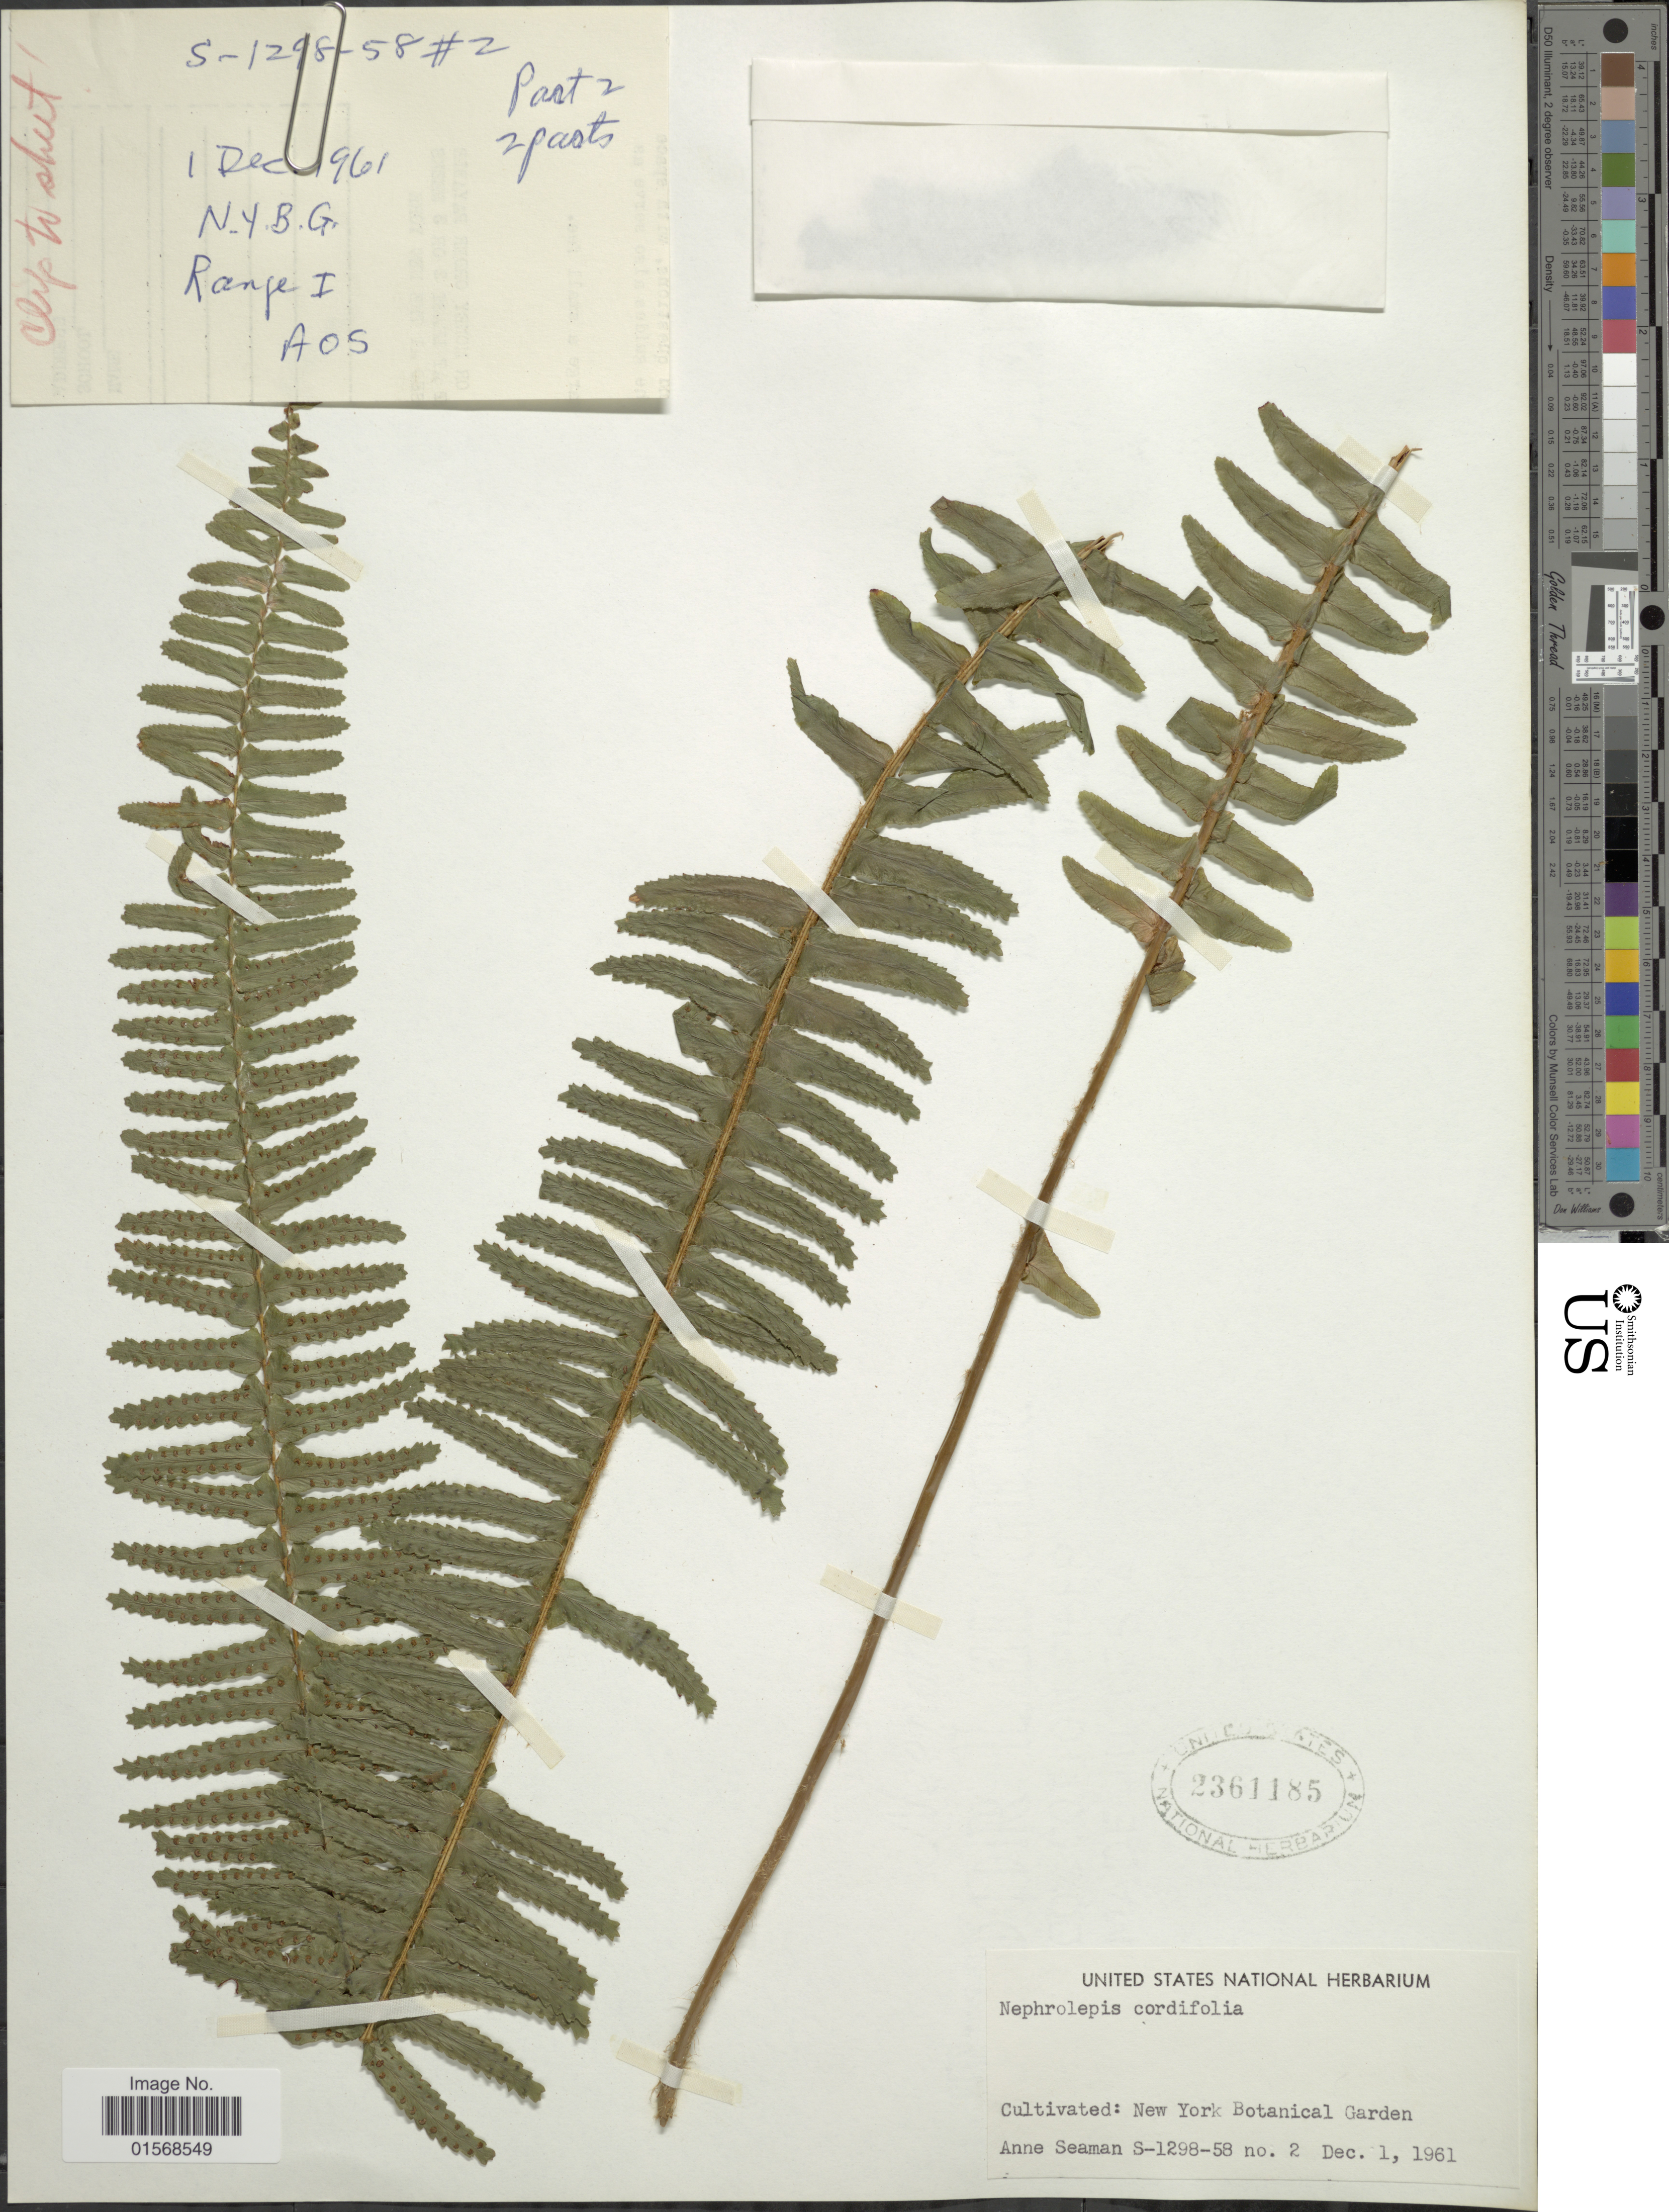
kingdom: Plantae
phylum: Tracheophyta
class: Polypodiopsida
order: Polypodiales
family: Nephrolepidaceae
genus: Nephrolepis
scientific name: Nephrolepis cordifolia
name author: (L.) C. Presl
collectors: A. Seaman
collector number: S-1298-58/2?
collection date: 1961-12-01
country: United States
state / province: New York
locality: New York Botanical Garden.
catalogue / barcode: US 2361185